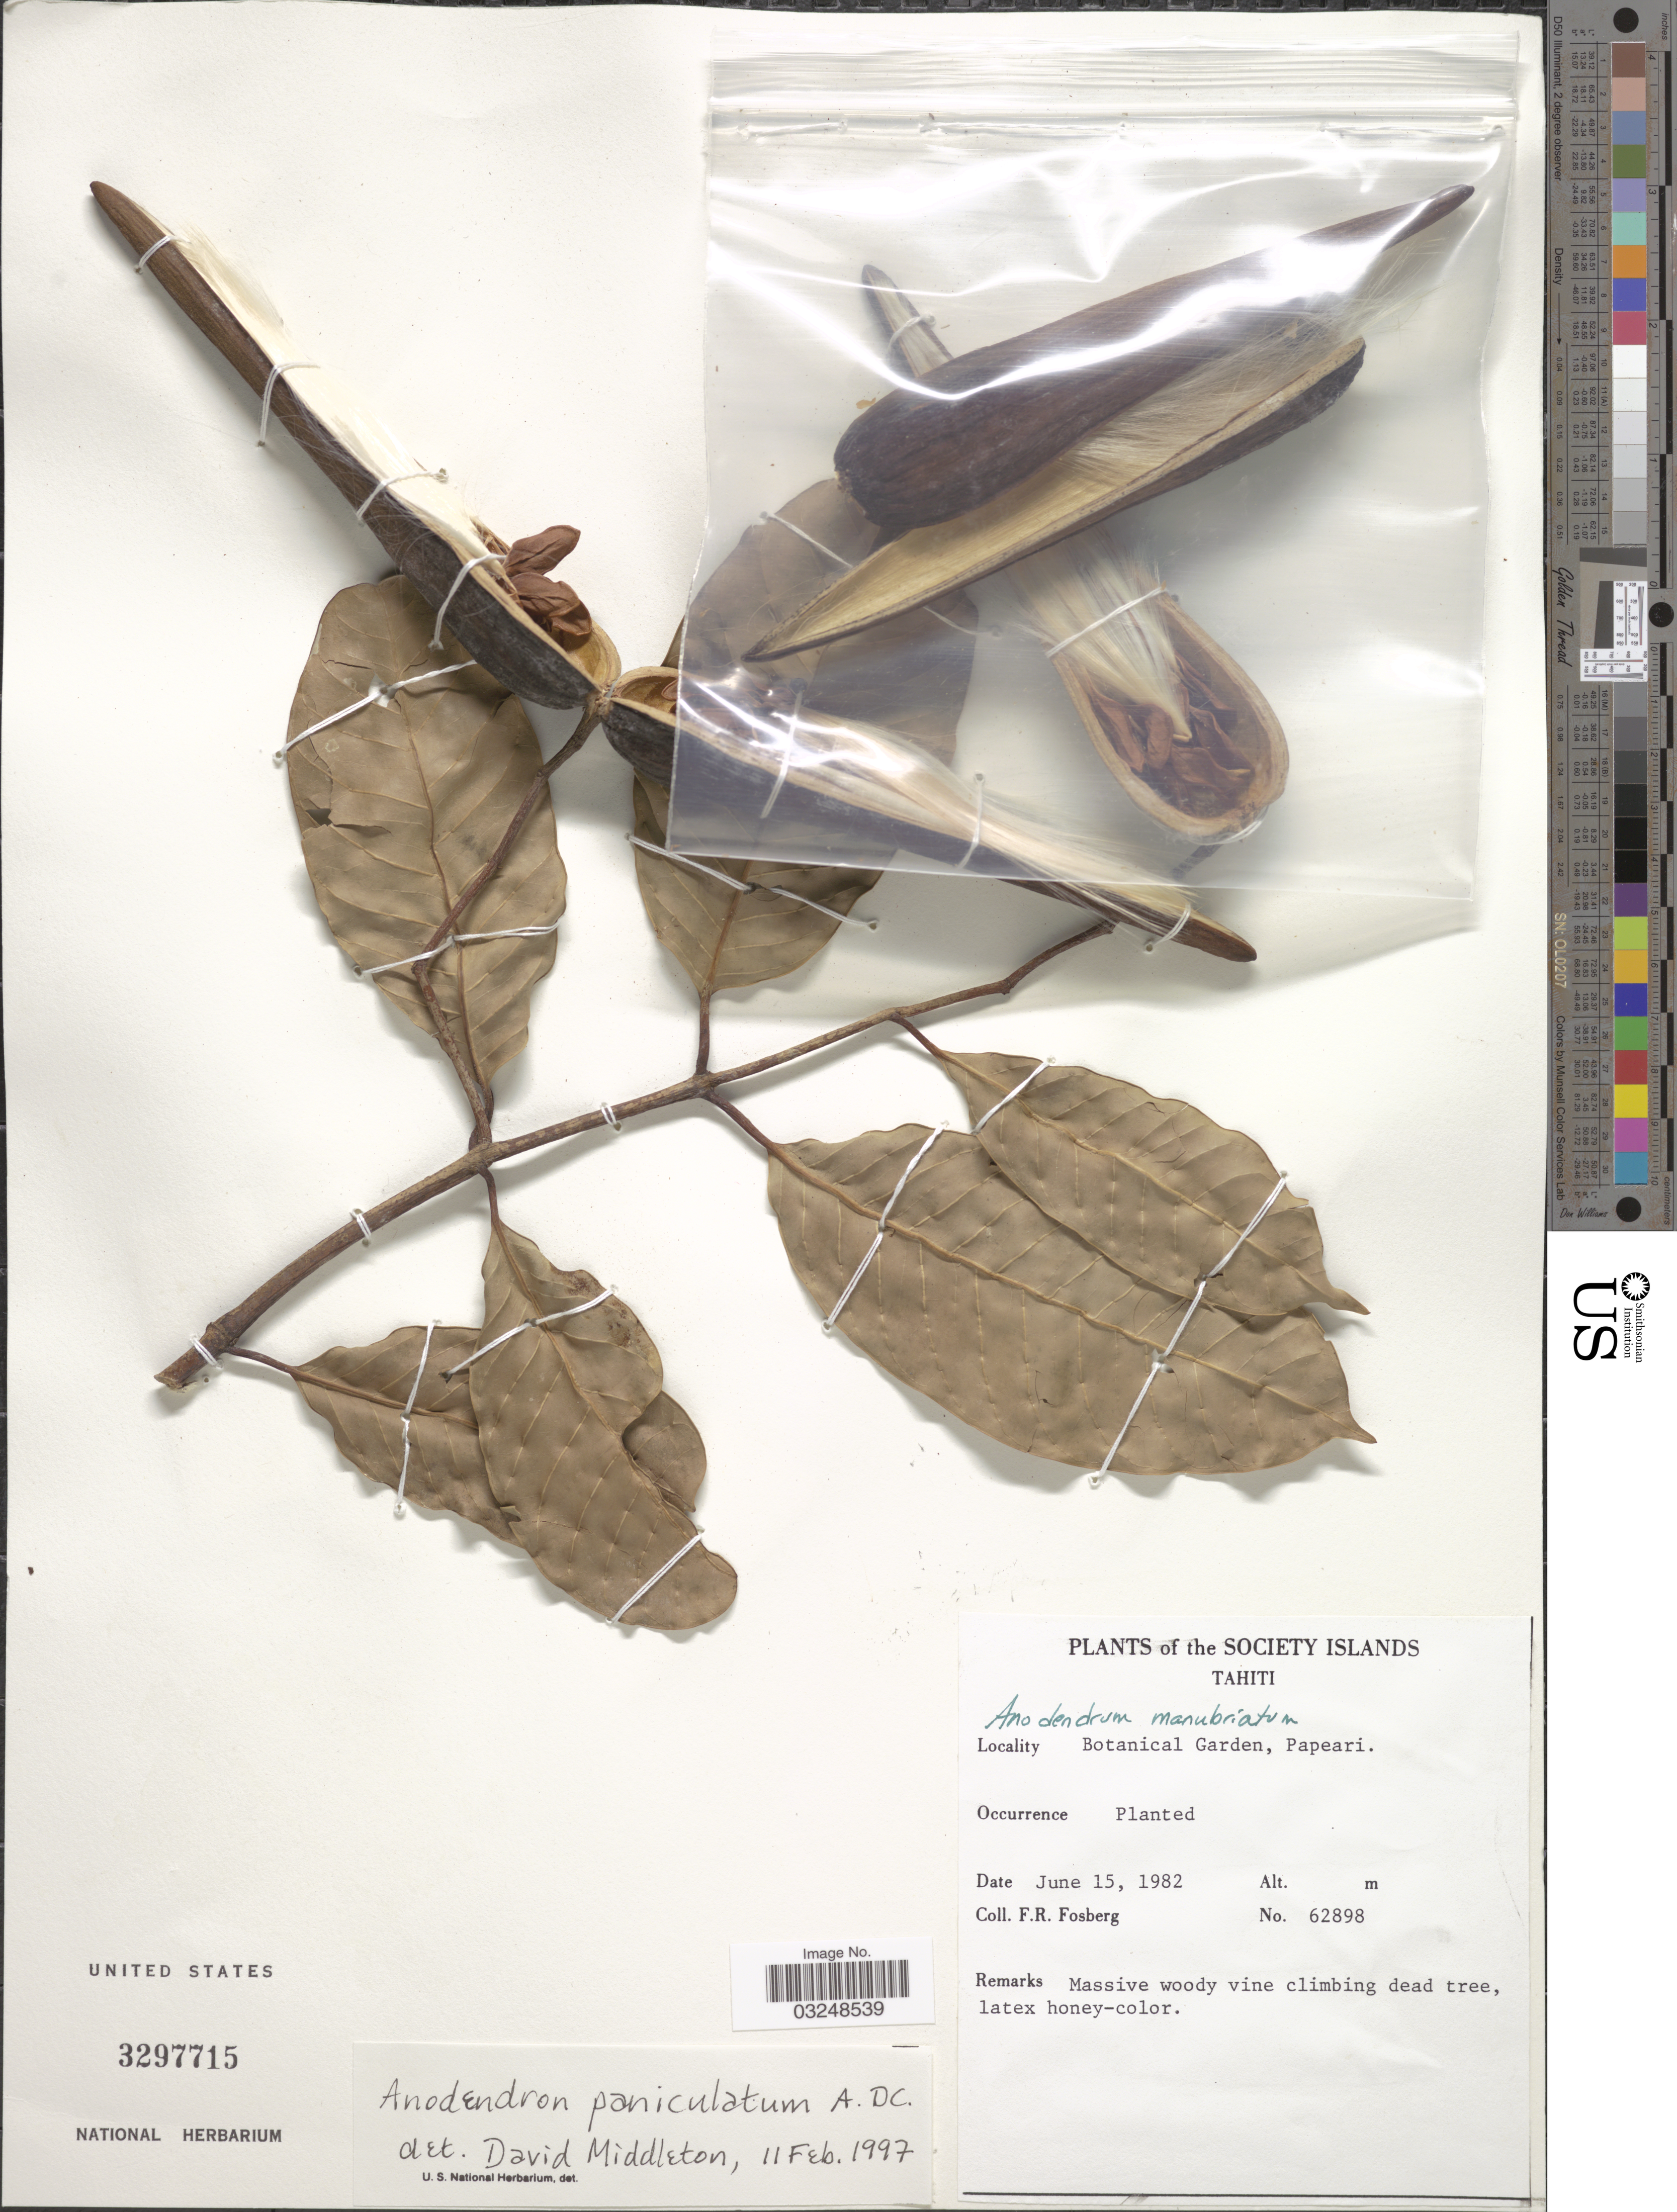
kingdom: Plantae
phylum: Tracheophyta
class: Magnoliopsida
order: Gentianales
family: Apocynaceae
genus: Anodendron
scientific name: Anodendron paniculatum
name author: A. DC.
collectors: F. R. Fosberg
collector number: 62898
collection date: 1982-06-15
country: French Polynesia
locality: The Society Islands, Tahiti, Botanical Garden, Papeari.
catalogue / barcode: US 3297715